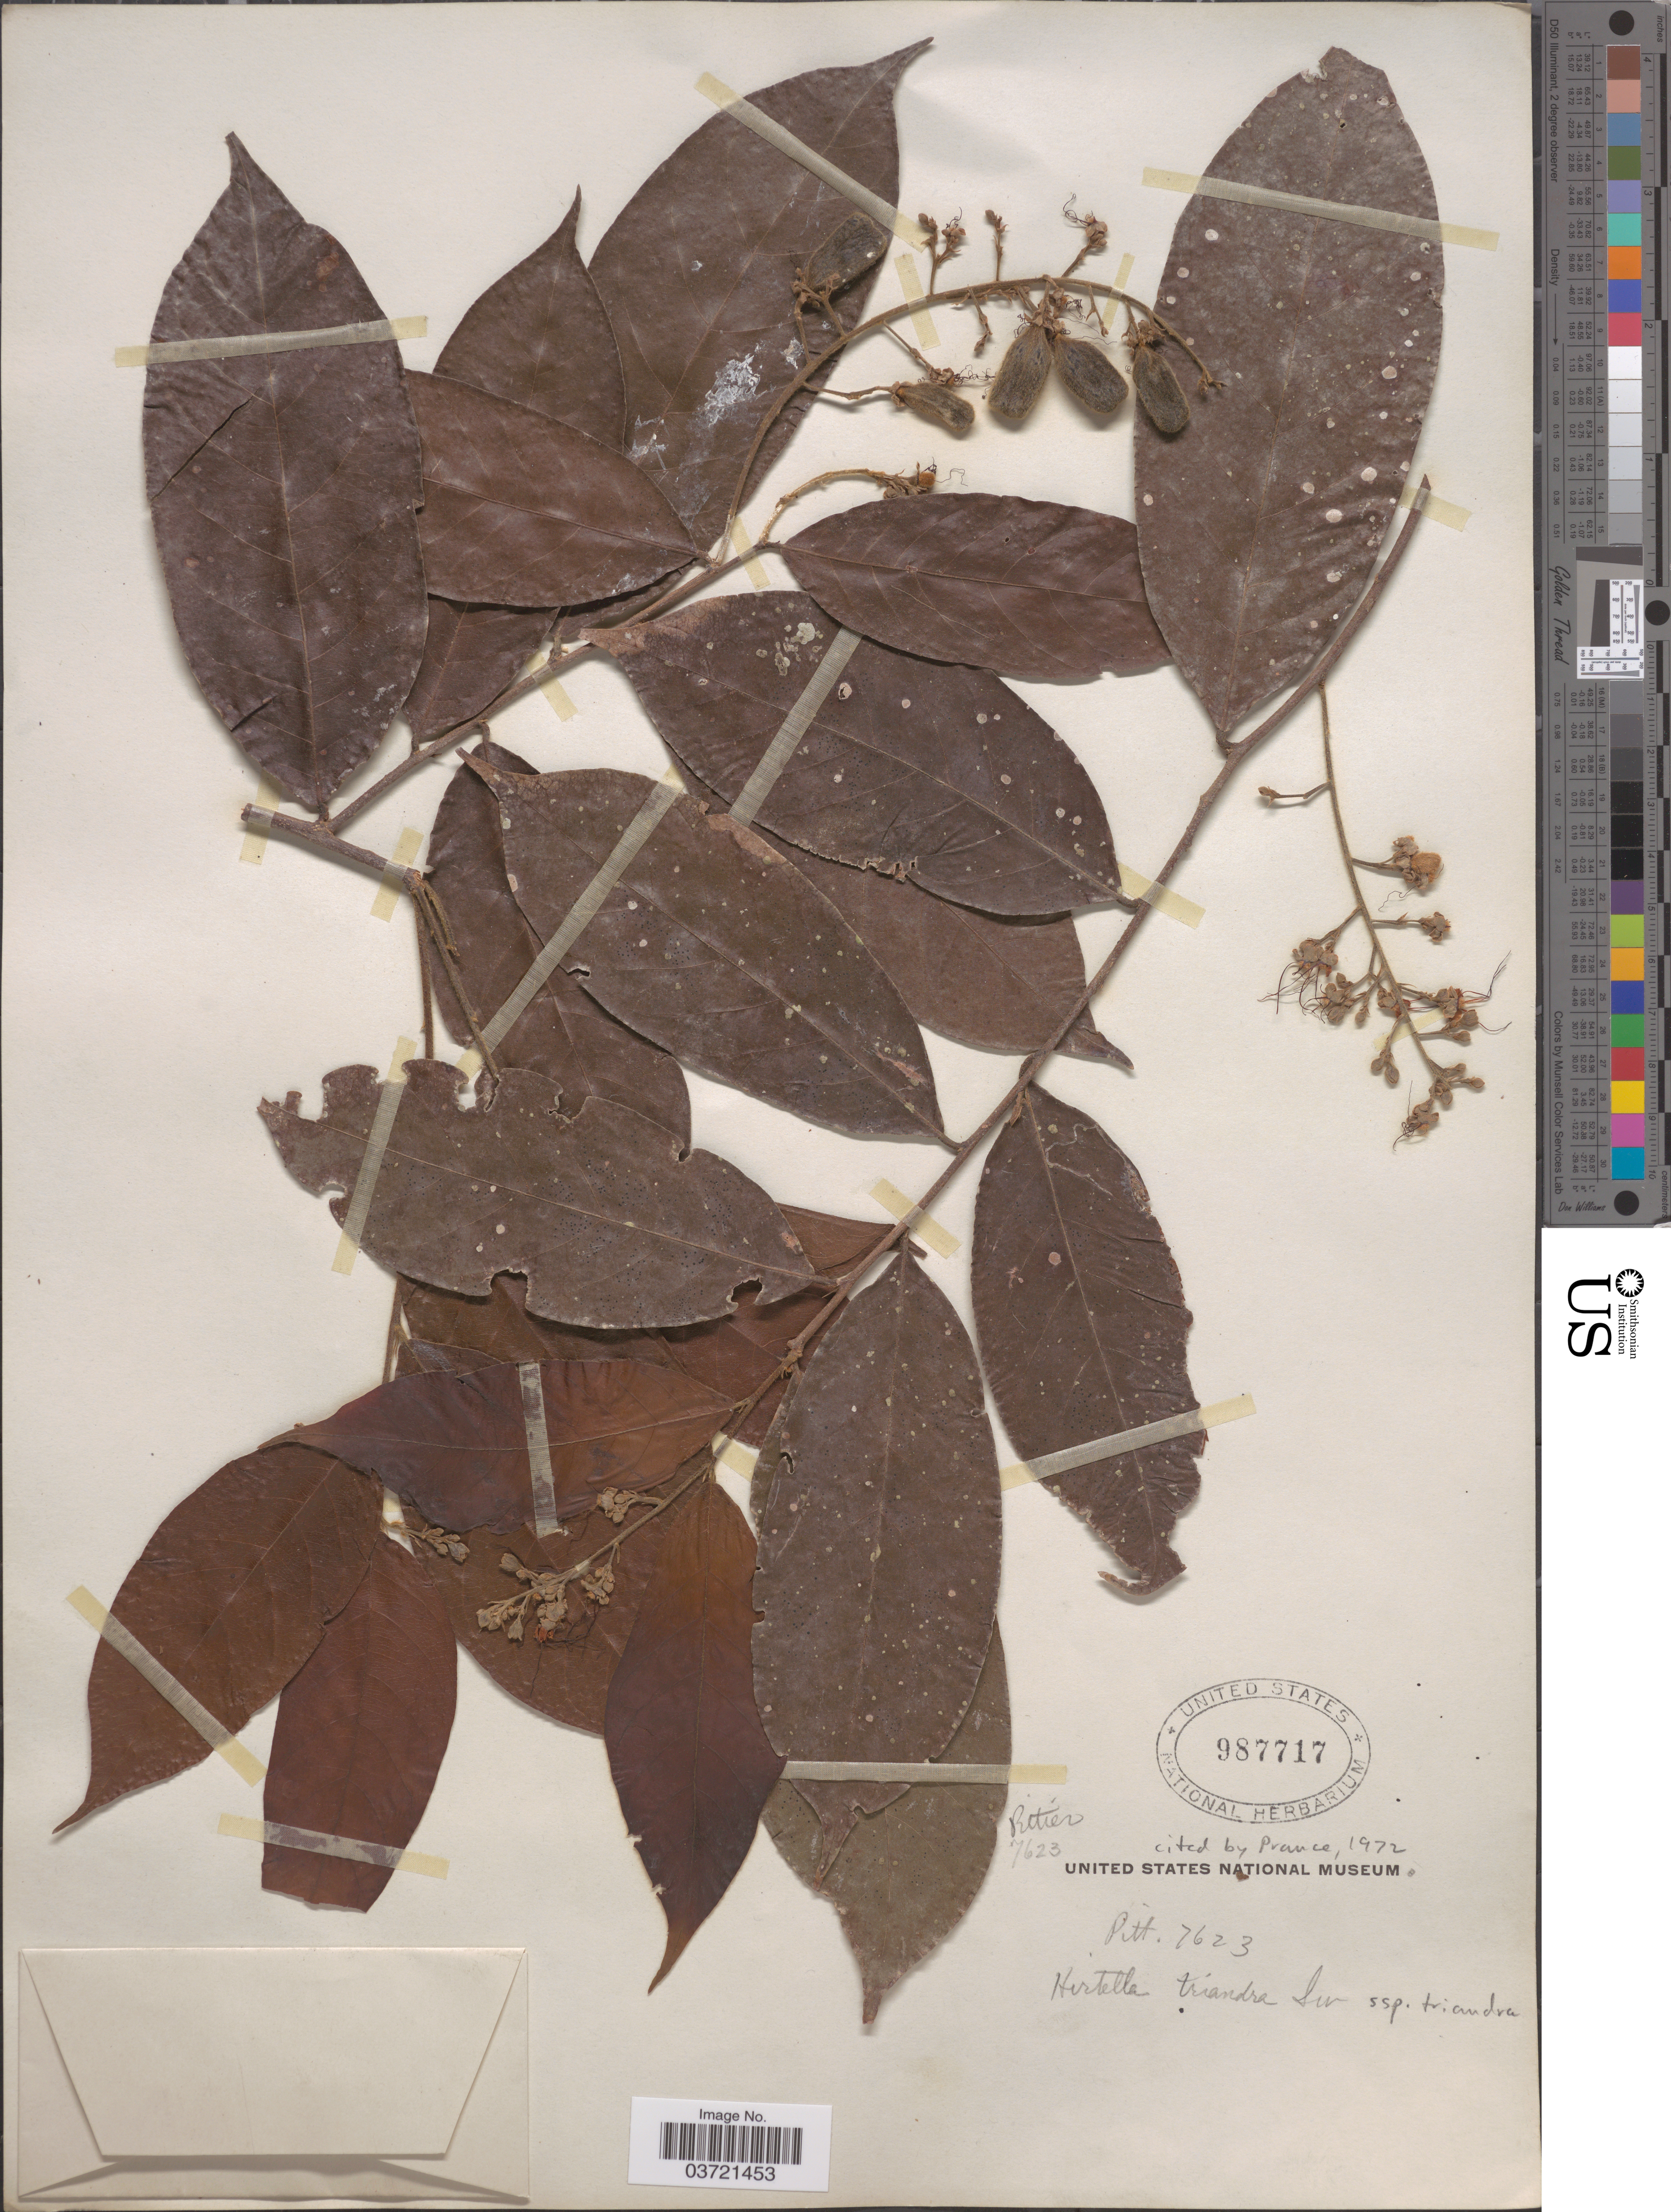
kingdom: Plantae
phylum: Tracheophyta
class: Magnoliopsida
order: Malpighiales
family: Chrysobalanaceae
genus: Hirtella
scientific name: Hirtella triandra subsp. triandra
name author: Sw.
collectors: Pittier, --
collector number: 7623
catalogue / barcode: US 987717